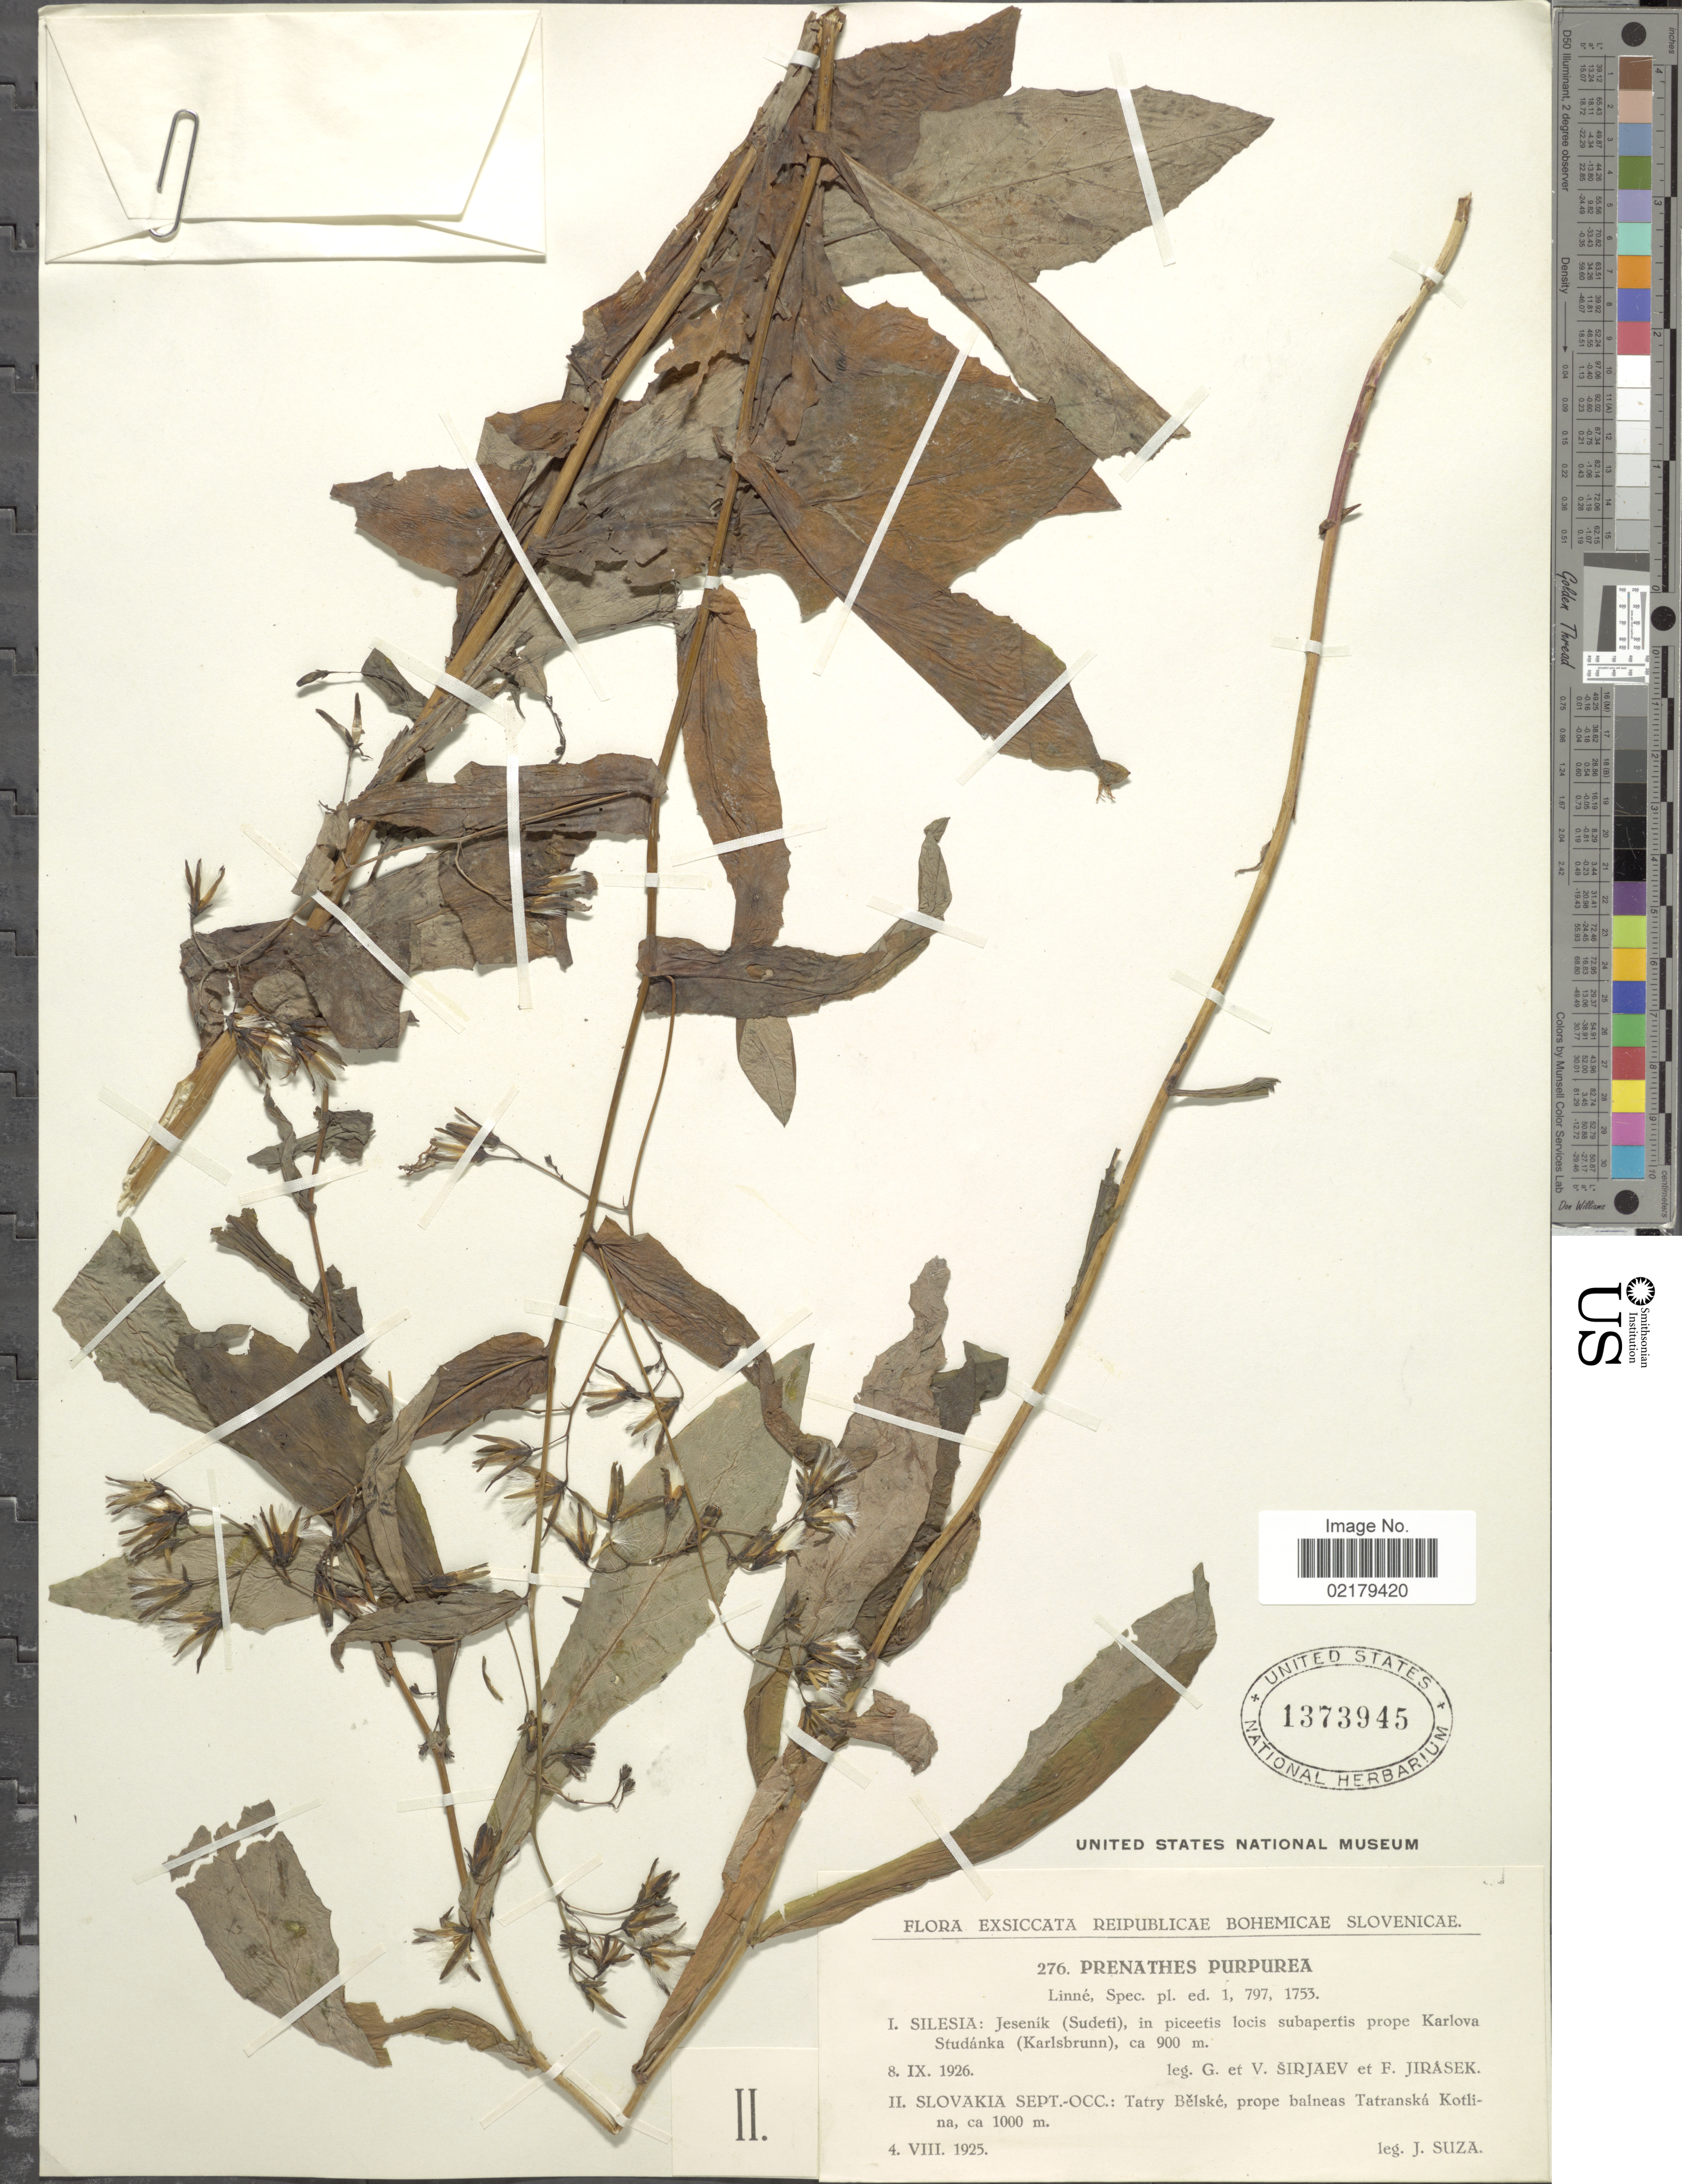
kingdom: Plantae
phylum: Tracheophyta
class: Magnoliopsida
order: Asterales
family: Asteraceae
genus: Prenanthes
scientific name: Prenanthes purpurea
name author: L.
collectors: J. Suza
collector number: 276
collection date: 1925-08-04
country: Slovakia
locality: Slovakia Sept.-Occ: Tatry Belske, prope balneas Tatranská Kotlina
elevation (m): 1000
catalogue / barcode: US 1373945